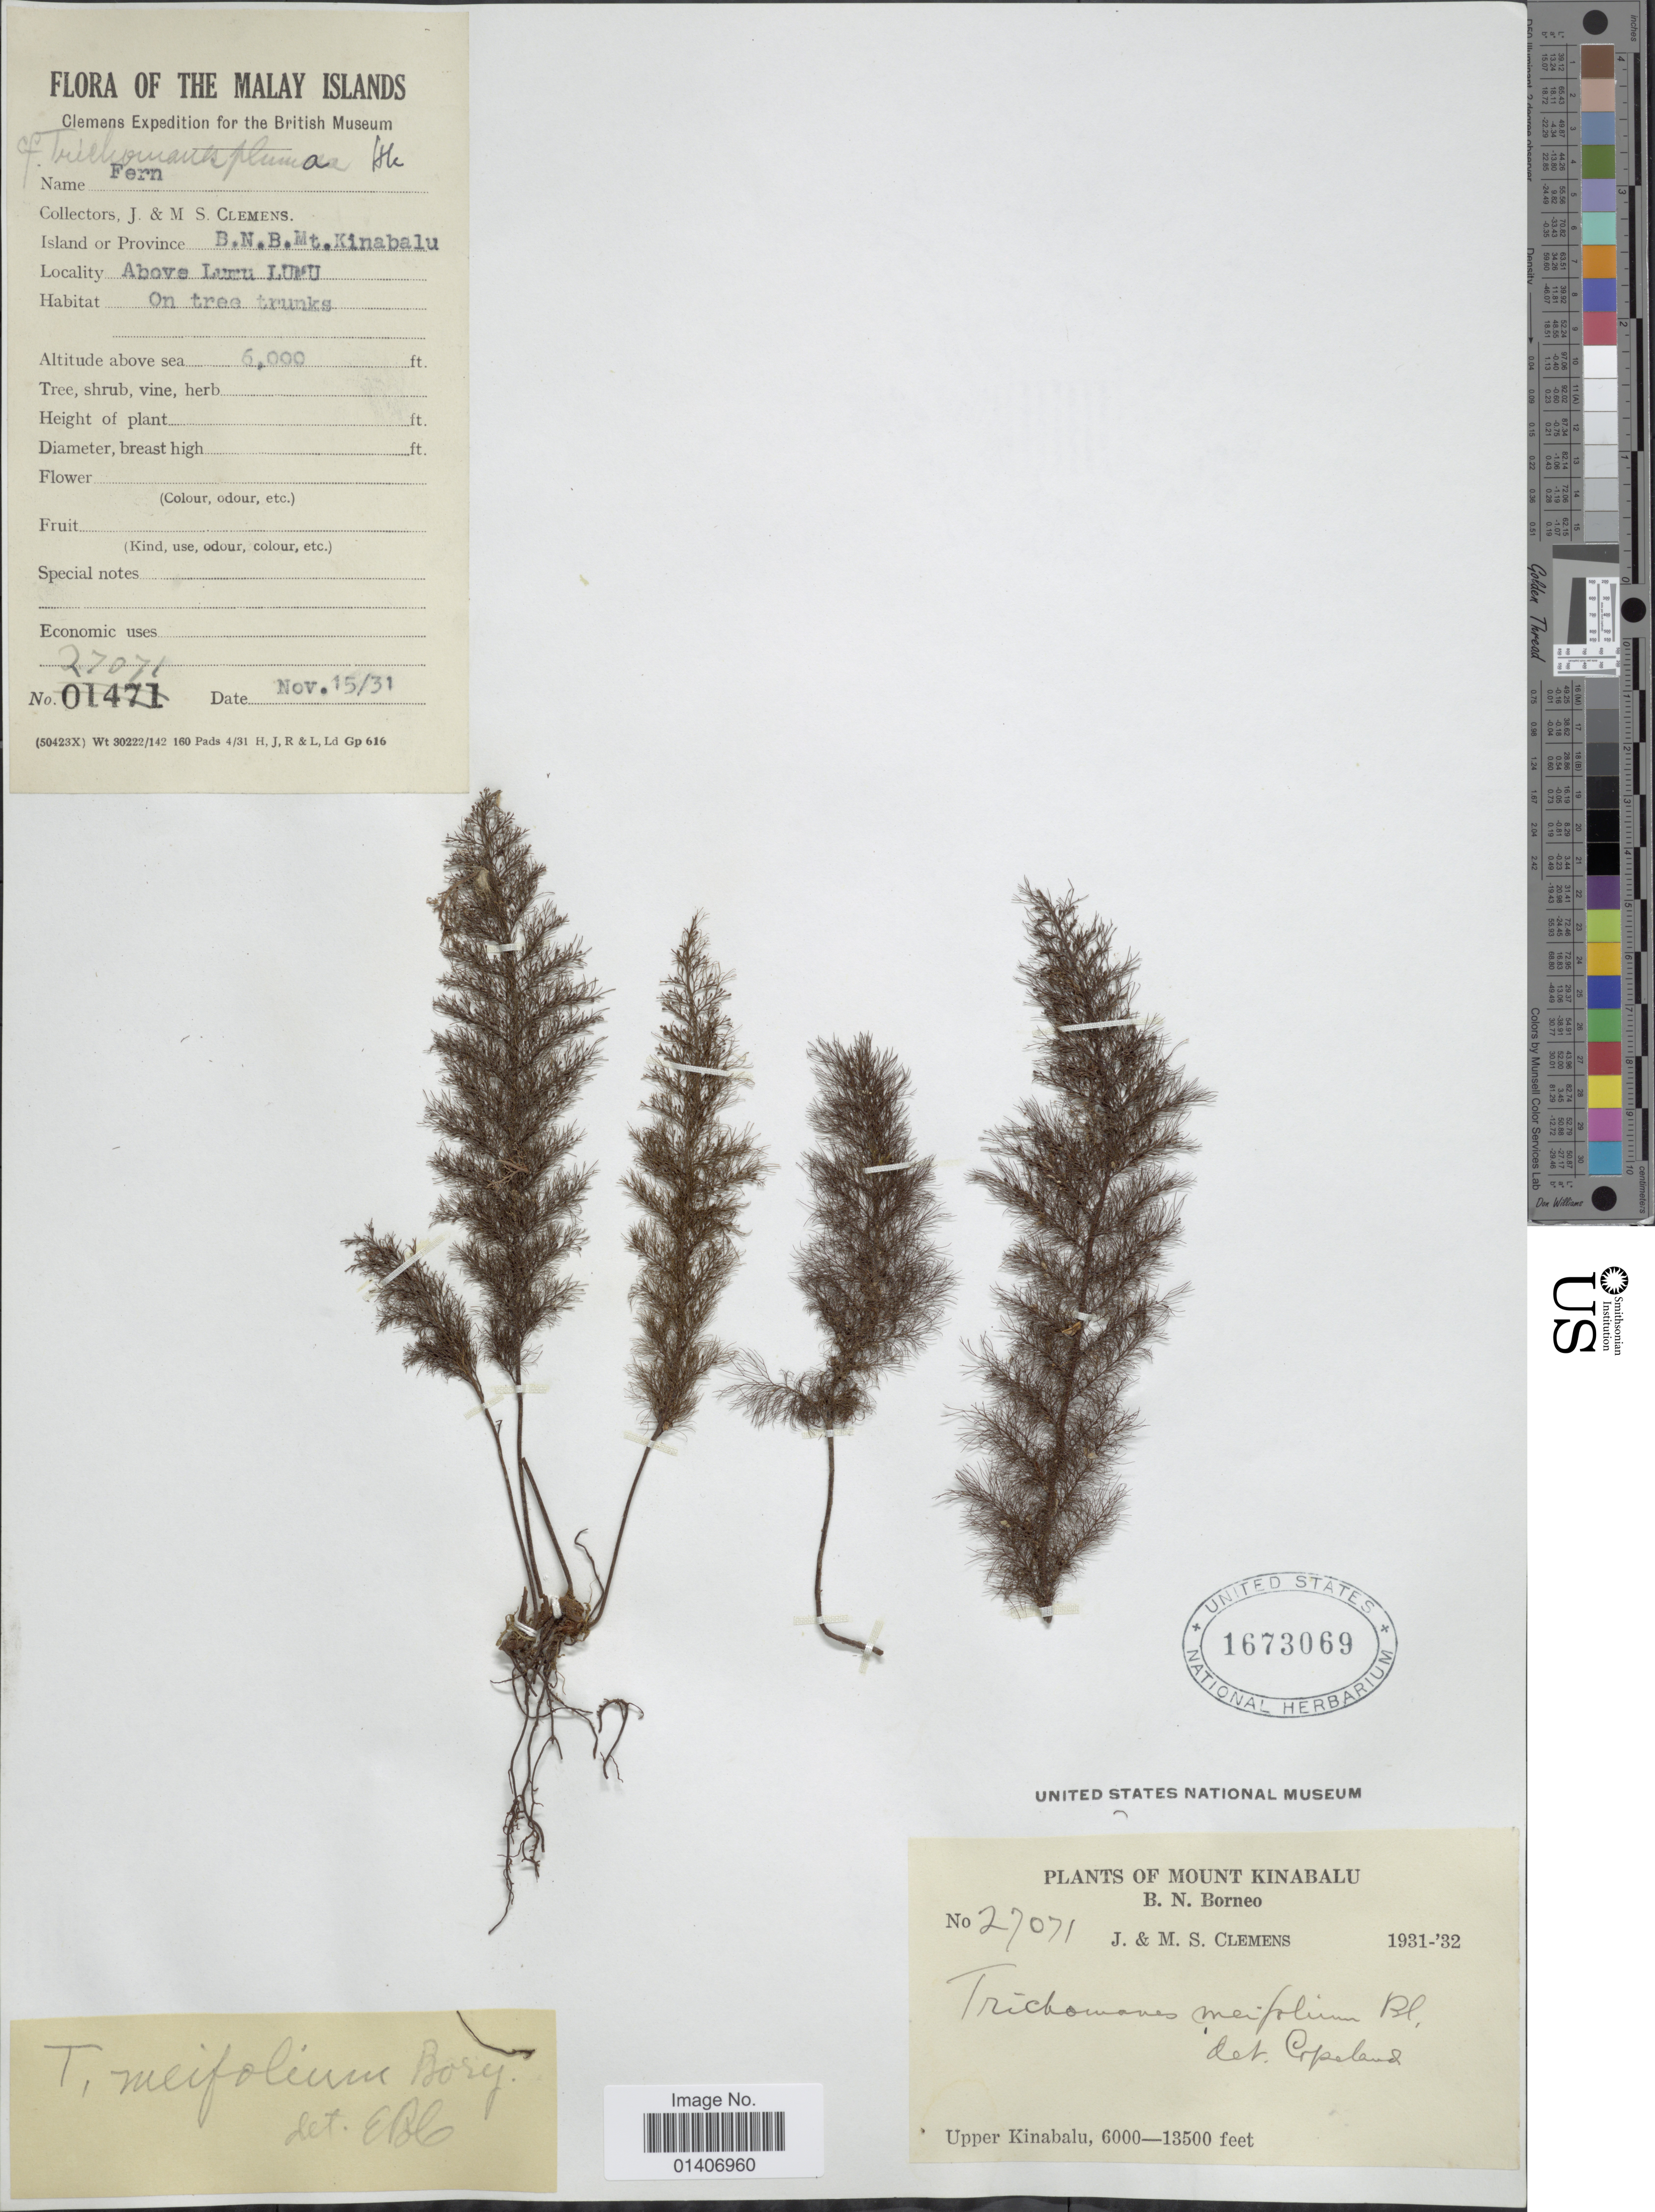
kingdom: Plantae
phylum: Tracheophyta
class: Polypodiopsida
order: Hymenophyllales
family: Hymenophyllaceae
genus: Abrodictyum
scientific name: Abrodictyum meifolium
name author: (Bory) Ebihara & K. Iwats.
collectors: J. Clemens & M. S. Clemens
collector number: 27071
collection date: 1931-11-15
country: Malaysia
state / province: Sabah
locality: Malay Islands, B.N.B. Mt. Kinabalu, above Luru Lumu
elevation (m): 1829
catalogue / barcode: US 1673069